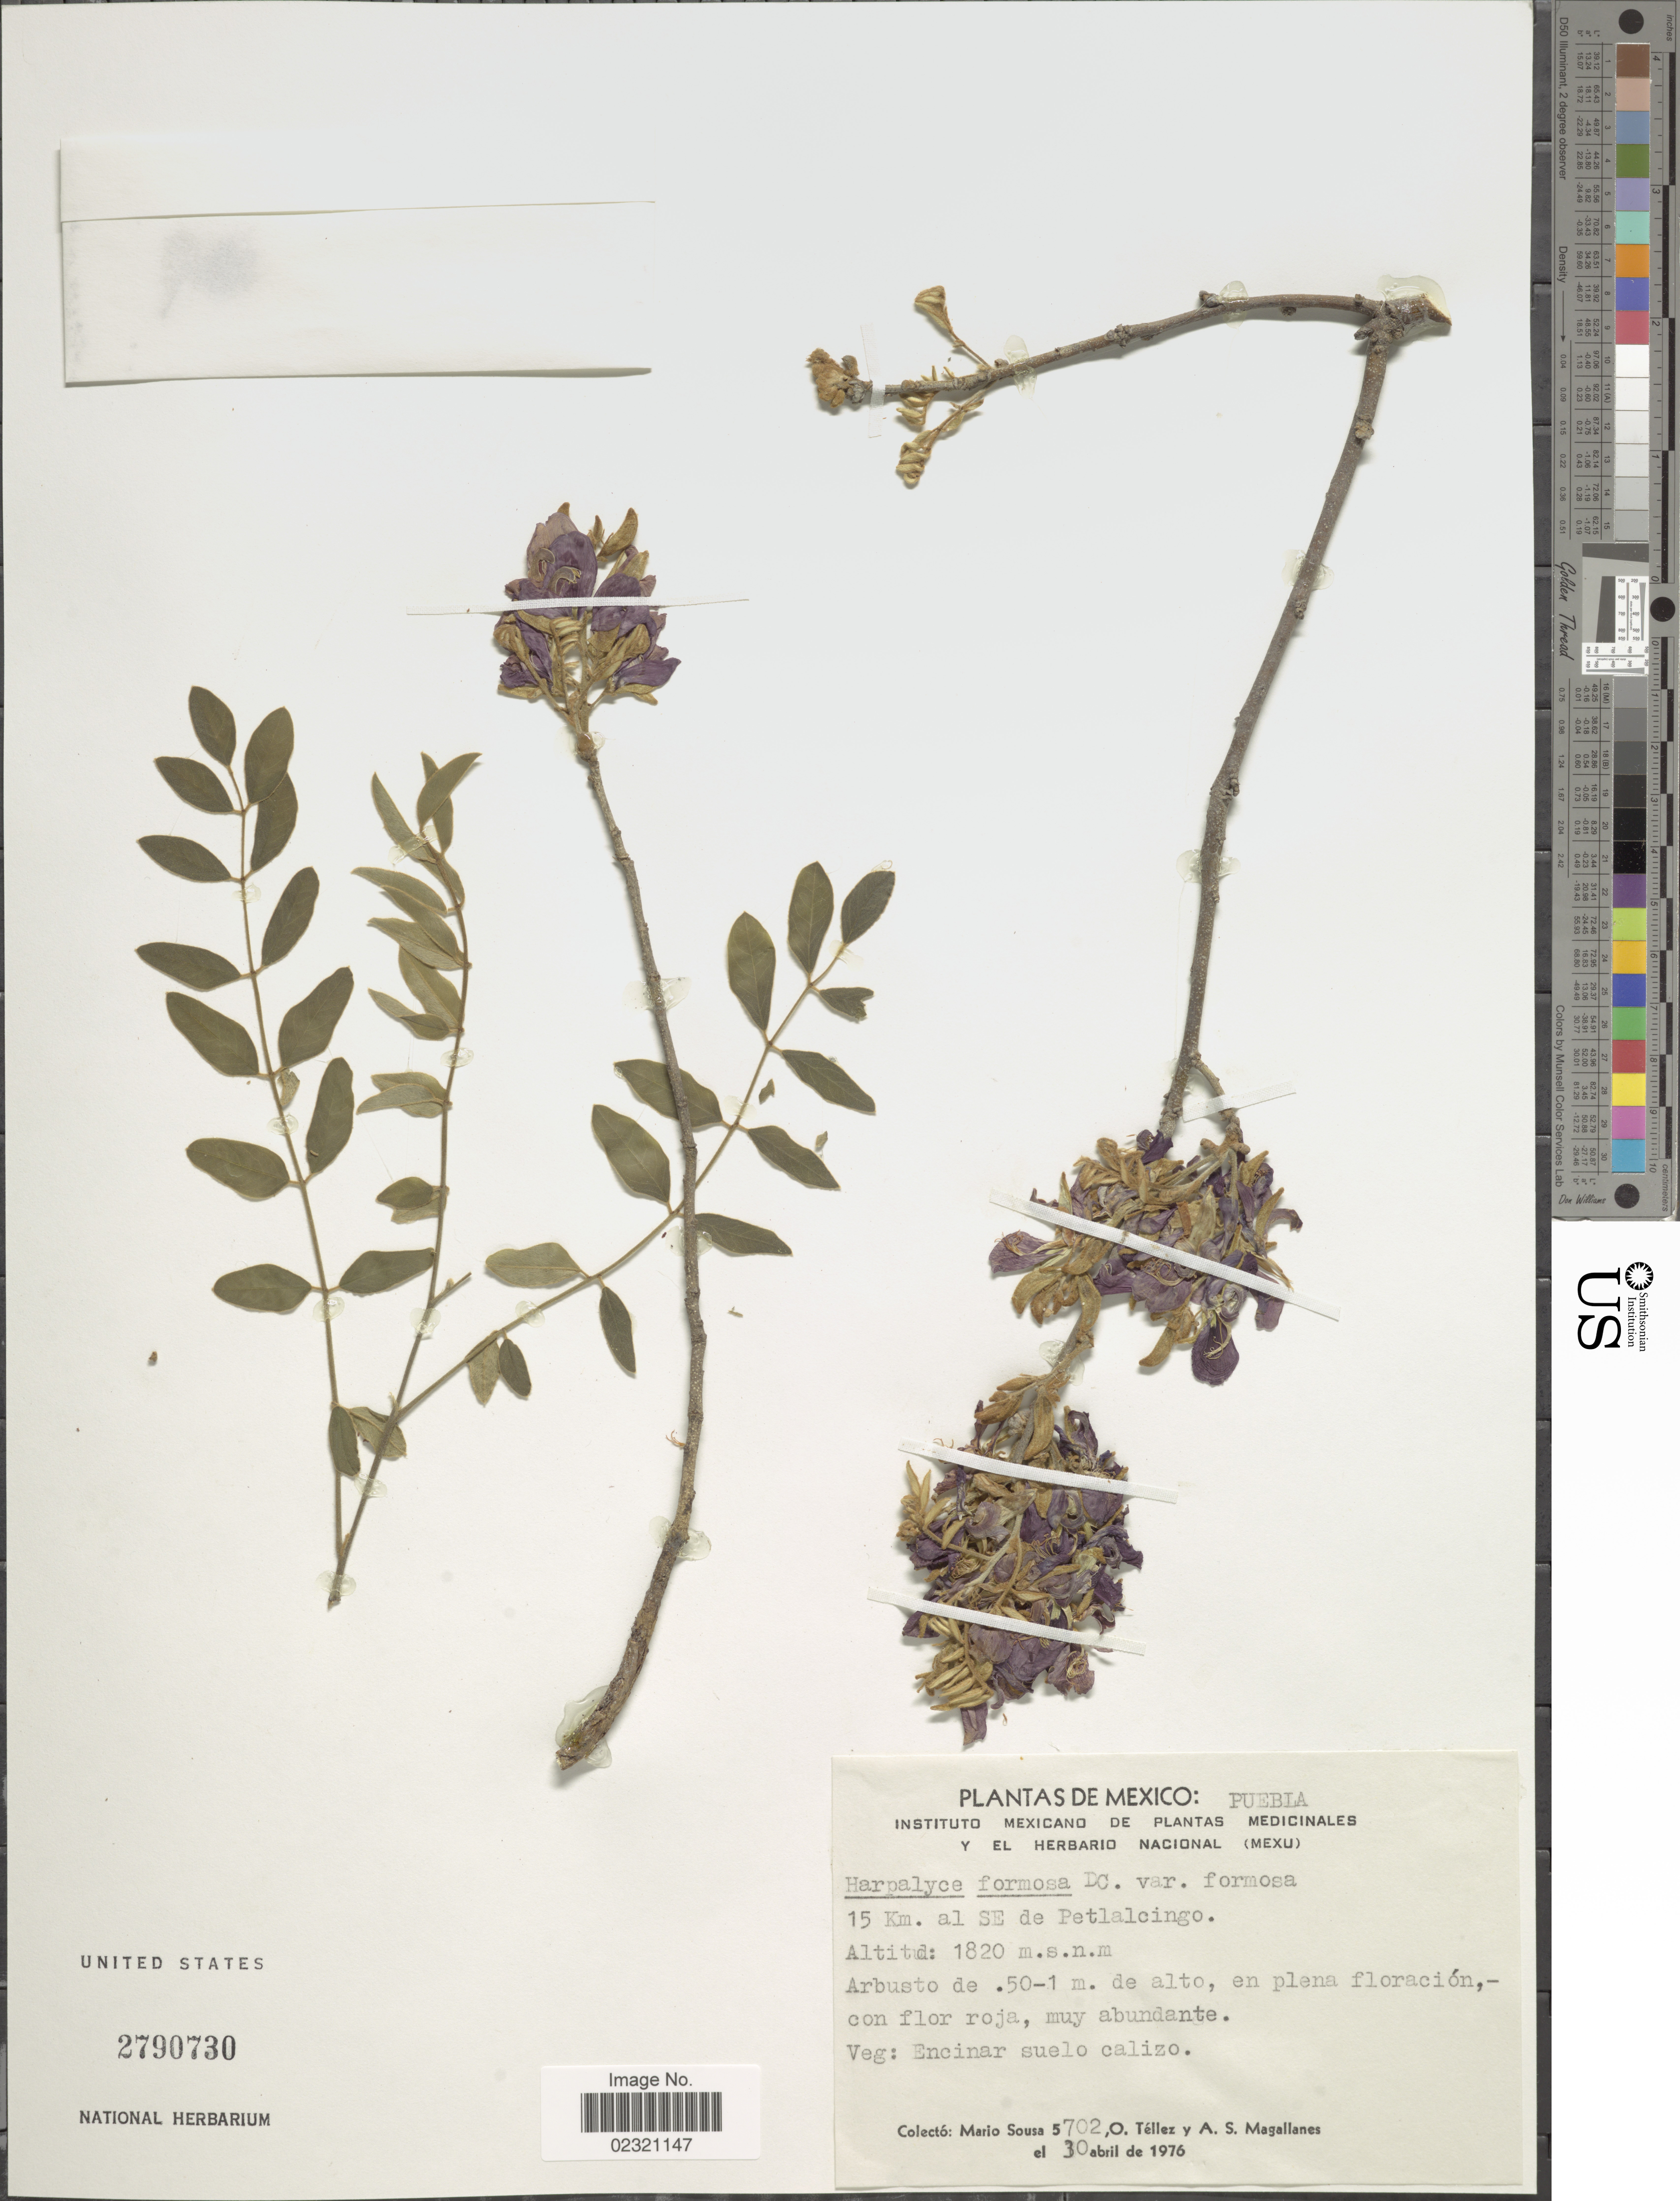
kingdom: Plantae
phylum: Tracheophyta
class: Magnoliopsida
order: Fabales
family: Fabaceae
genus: Harpalyce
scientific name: Harpalyce formosa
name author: DC.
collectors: M. Sousa S., O. Tellez & A. Magallanes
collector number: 5702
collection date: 1976-04-30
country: Mexico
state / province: Puebla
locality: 15 km. al SE de Petlalcingo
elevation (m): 1820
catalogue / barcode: US 2790730